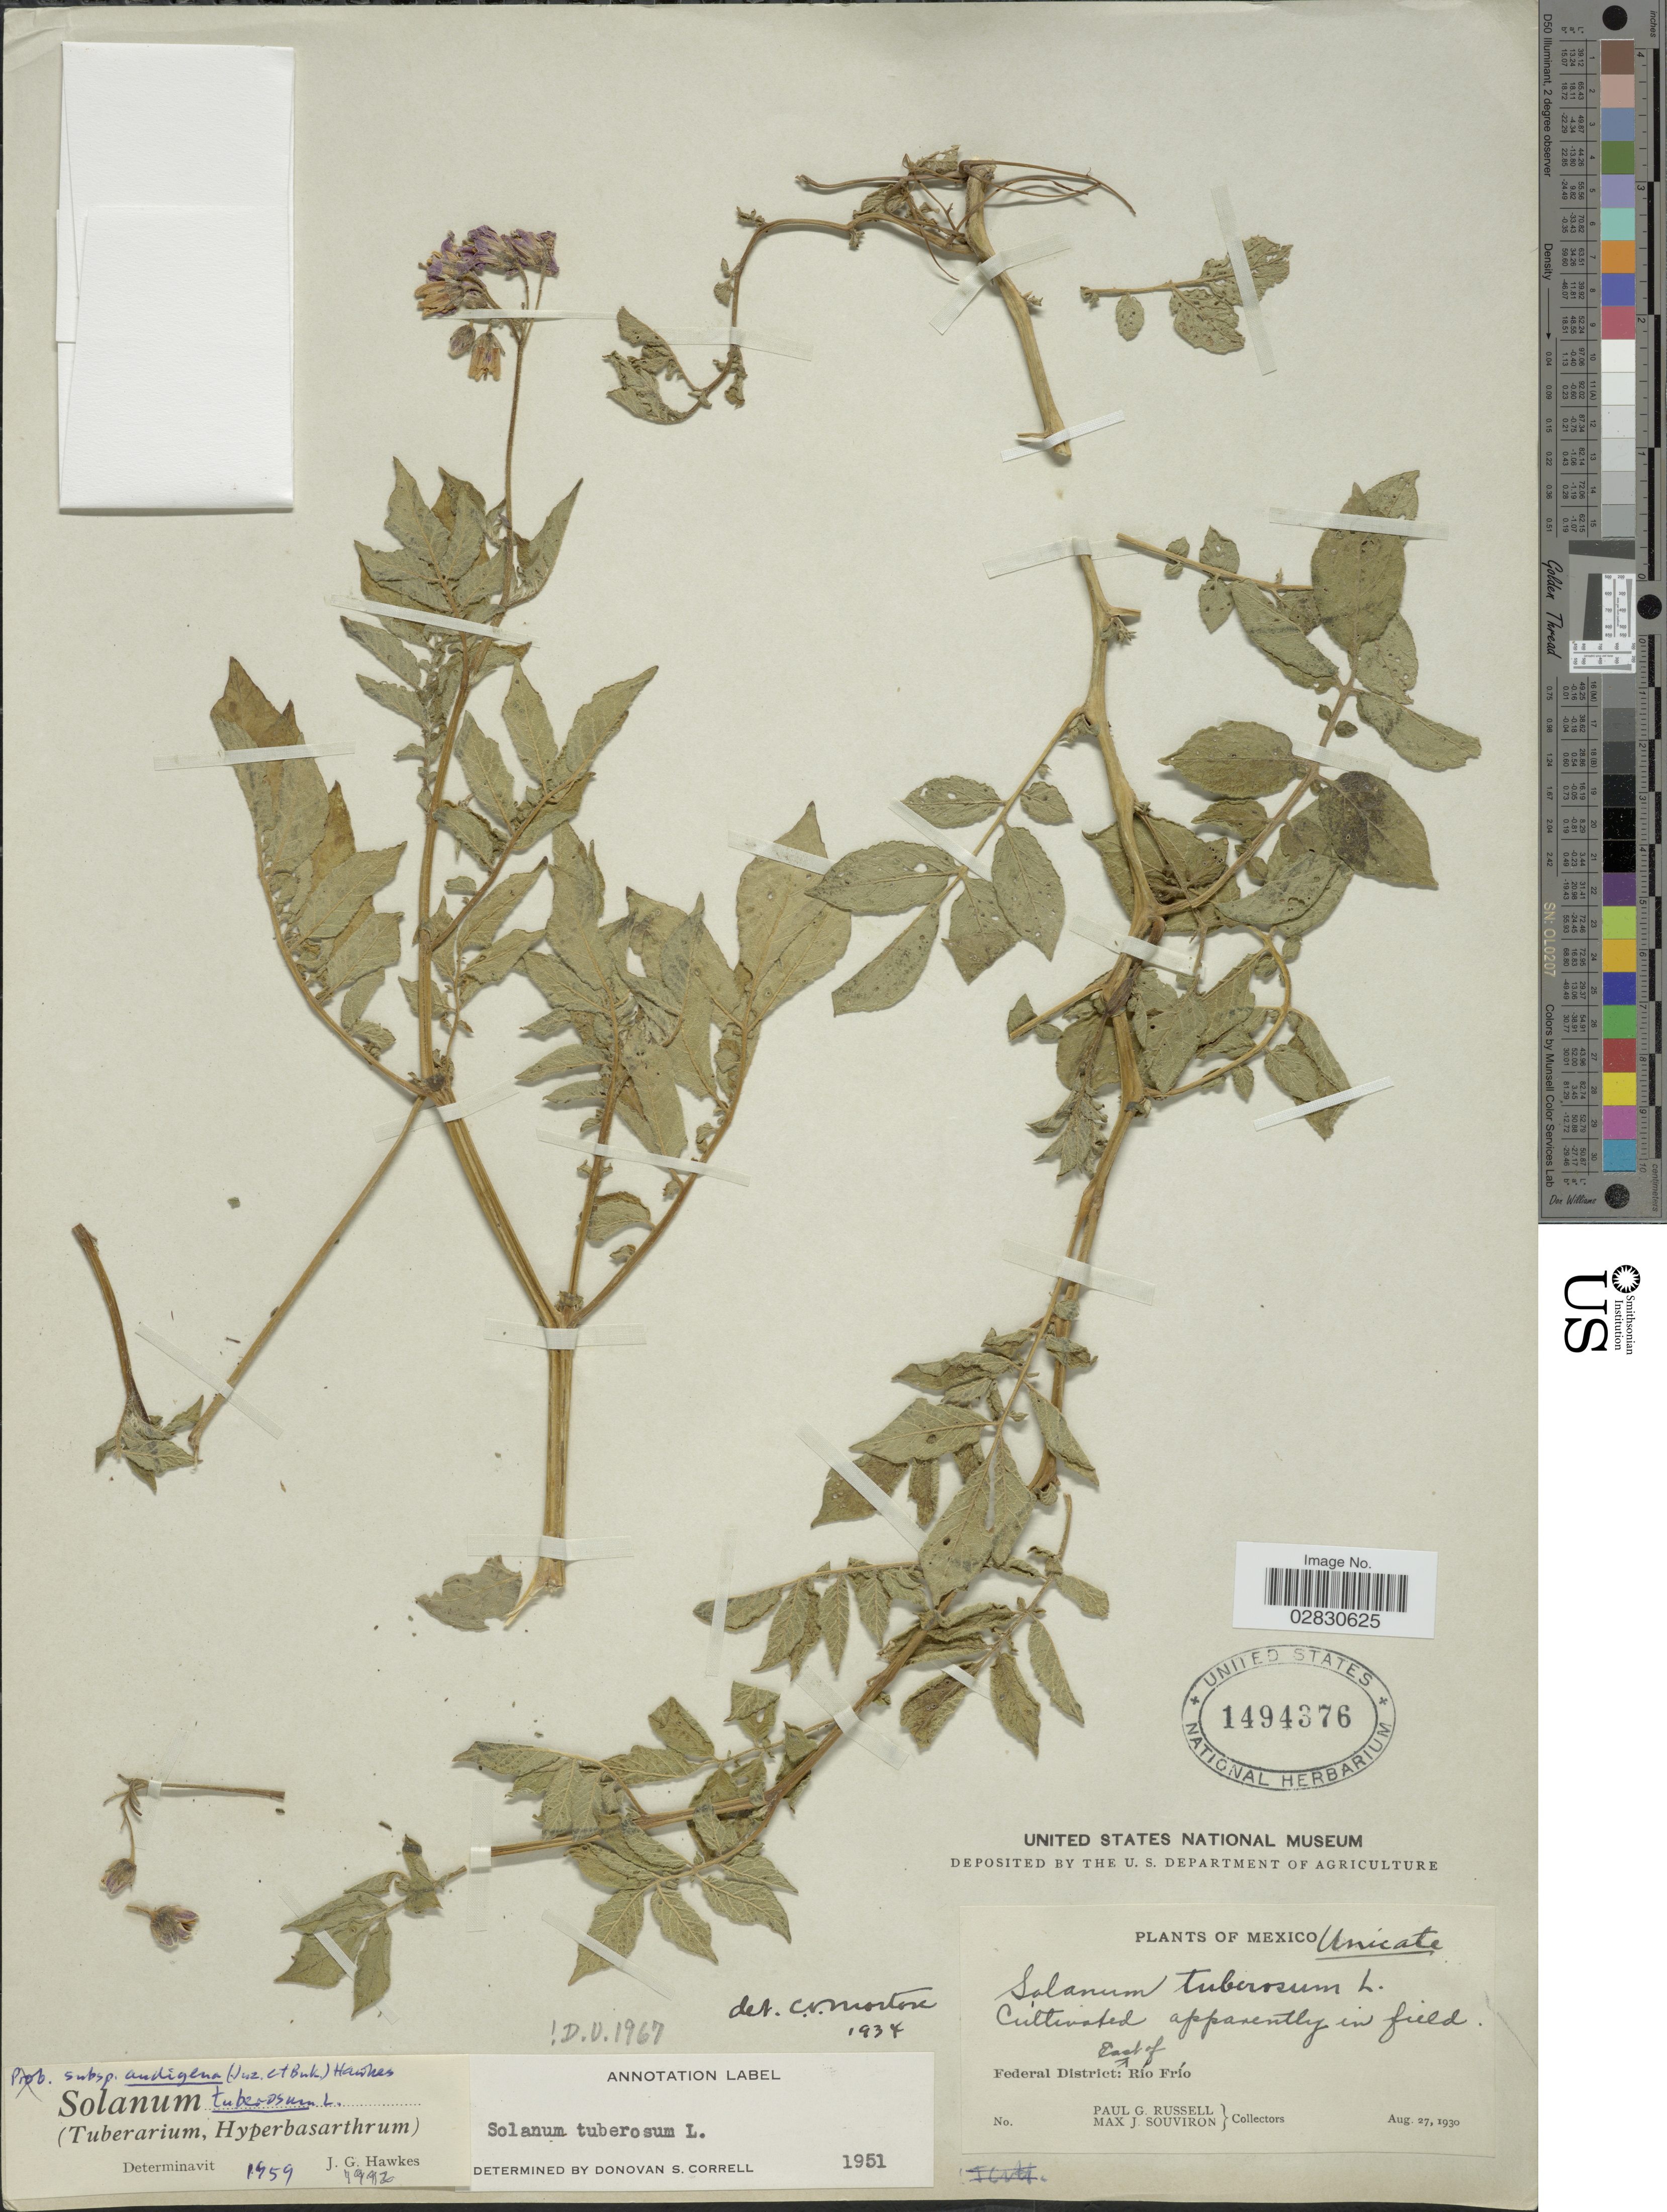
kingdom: Plantae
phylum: Tracheophyta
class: Magnoliopsida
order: Solanales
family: Solanaceae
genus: Solanum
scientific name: Solanum tuberosum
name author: L.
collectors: P. G. Russell & M. J. Souviron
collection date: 1930-08-27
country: Mexico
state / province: Distrito Federal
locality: East of Río Frío.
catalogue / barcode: US 1494376